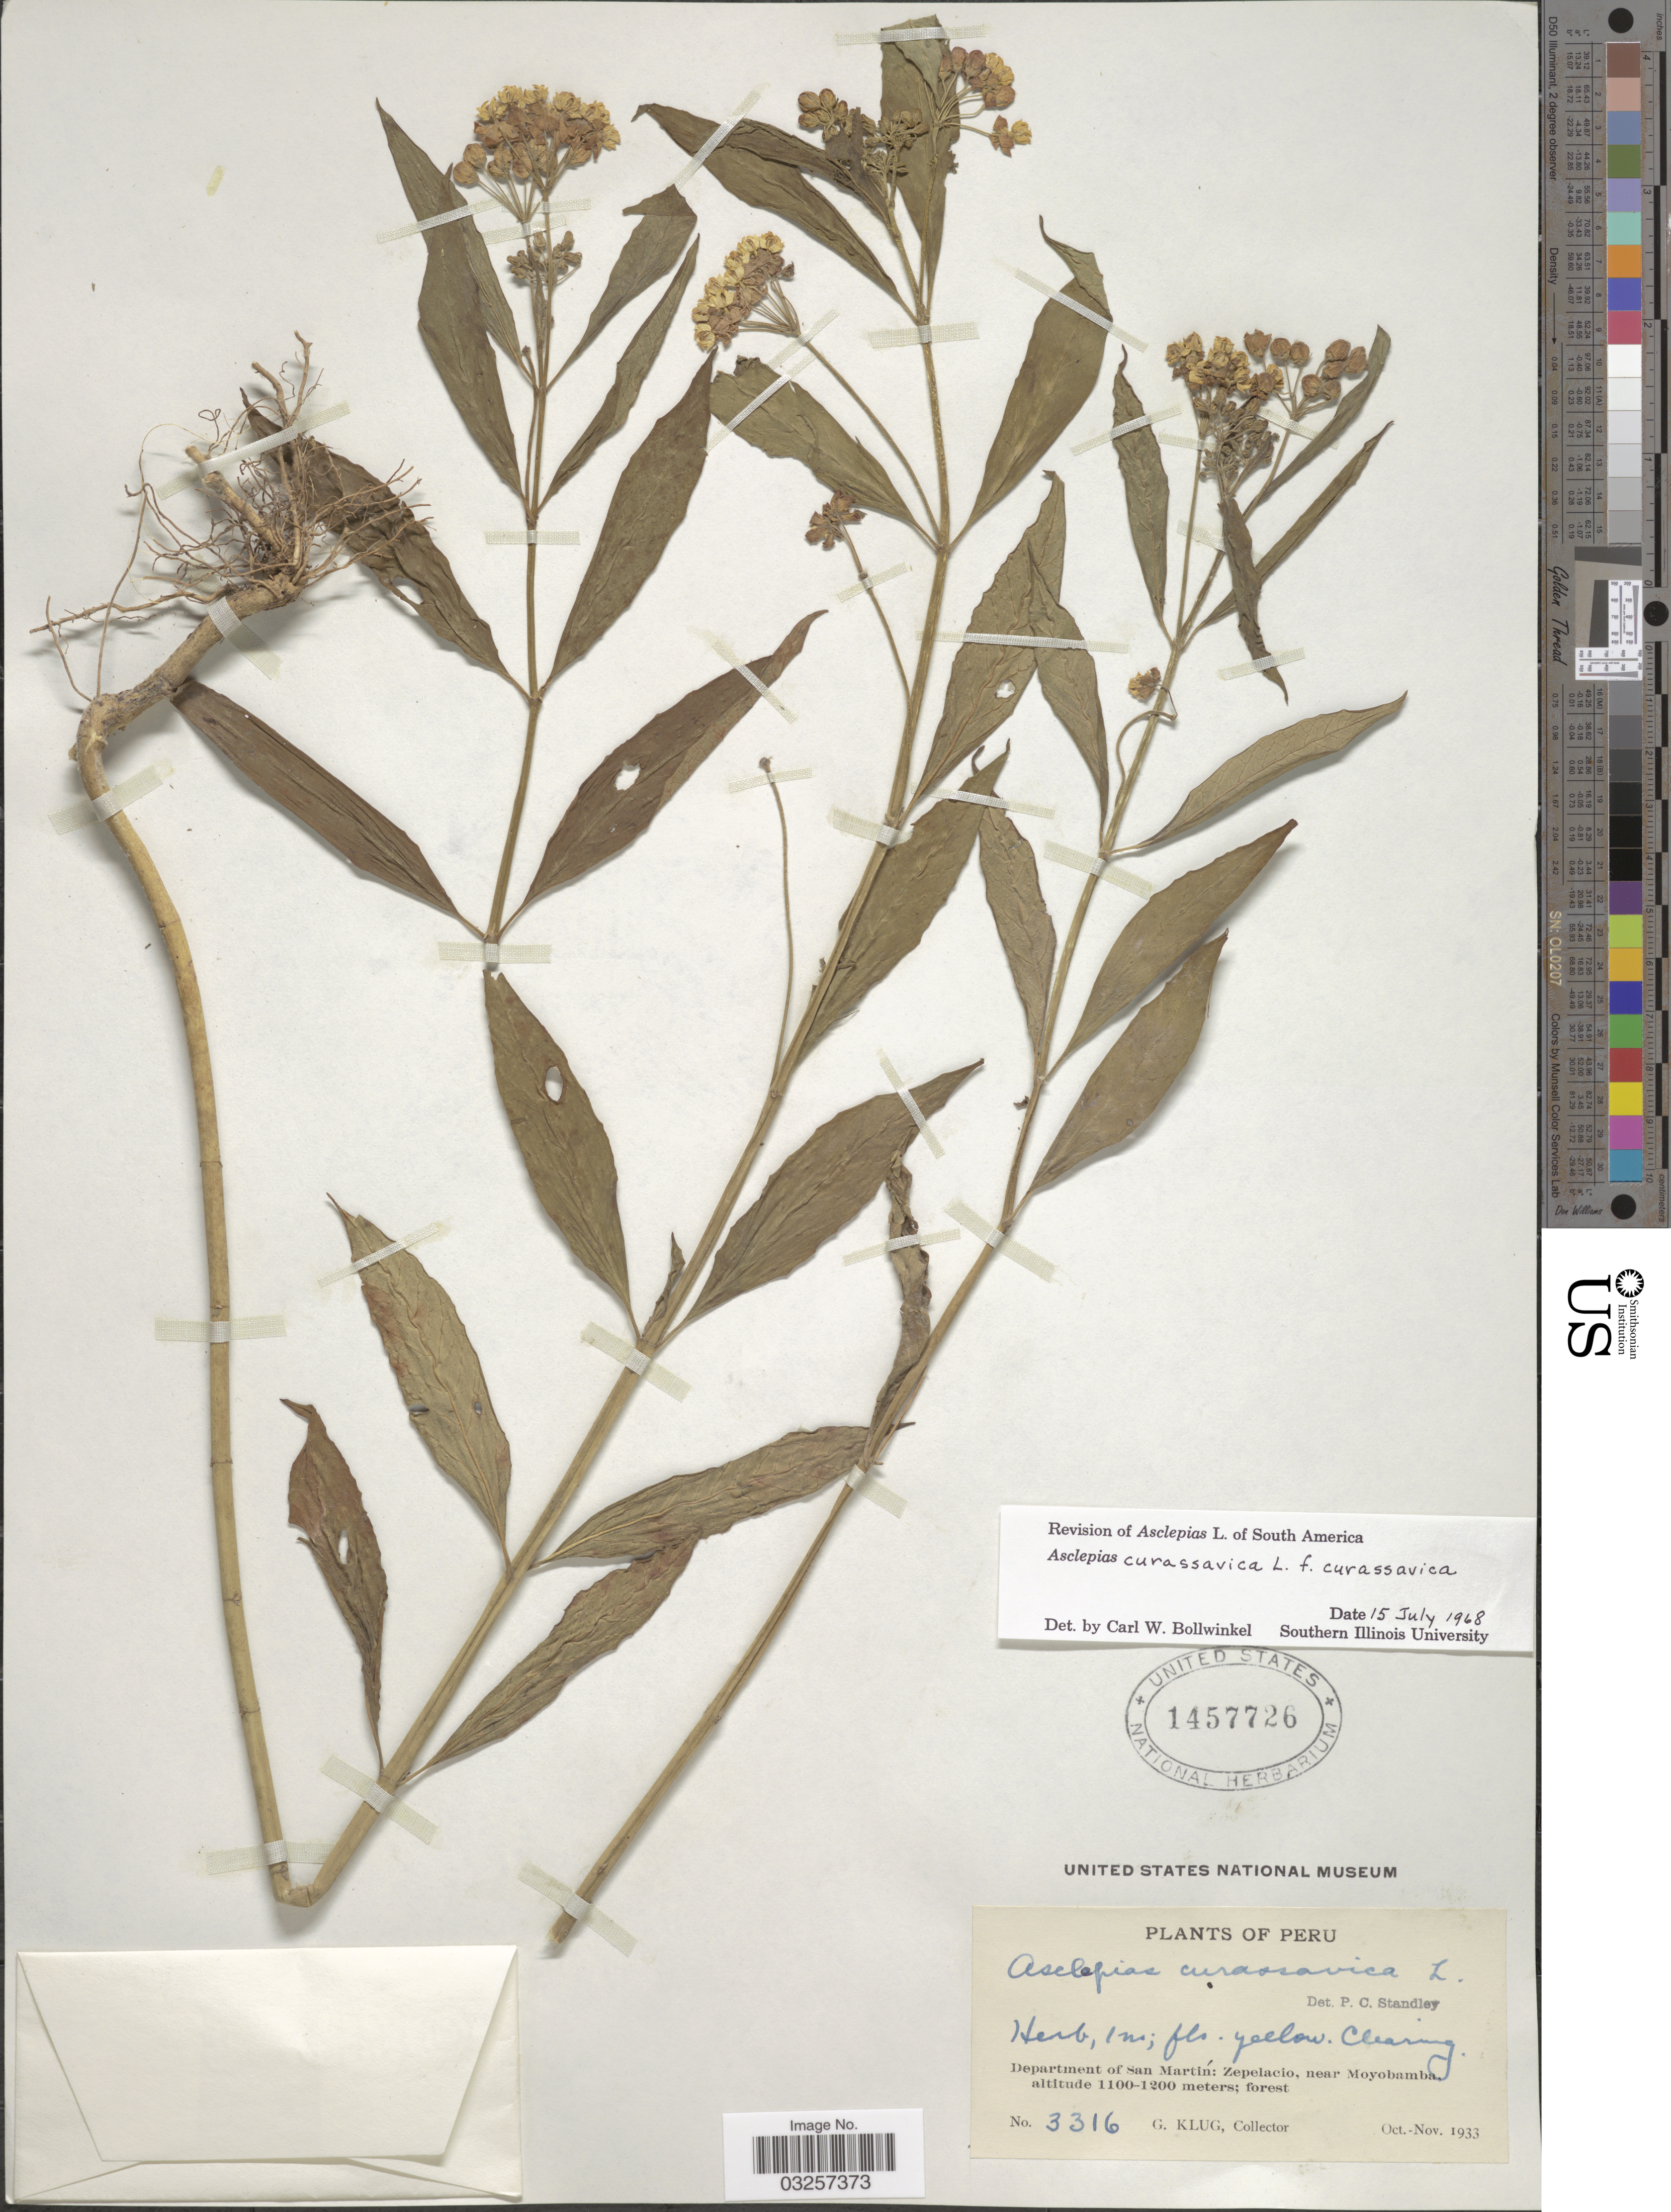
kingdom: Plantae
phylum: Tracheophyta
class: Magnoliopsida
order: Gentianales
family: Apocynaceae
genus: Asclepias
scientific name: Asclepias curassavica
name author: L.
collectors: G. Klug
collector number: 3316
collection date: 1933-10/1933-11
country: Peru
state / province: San Martín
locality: Department of San Martín: Zepelacio, near Moyobamba.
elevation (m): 1100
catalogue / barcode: US 1457726